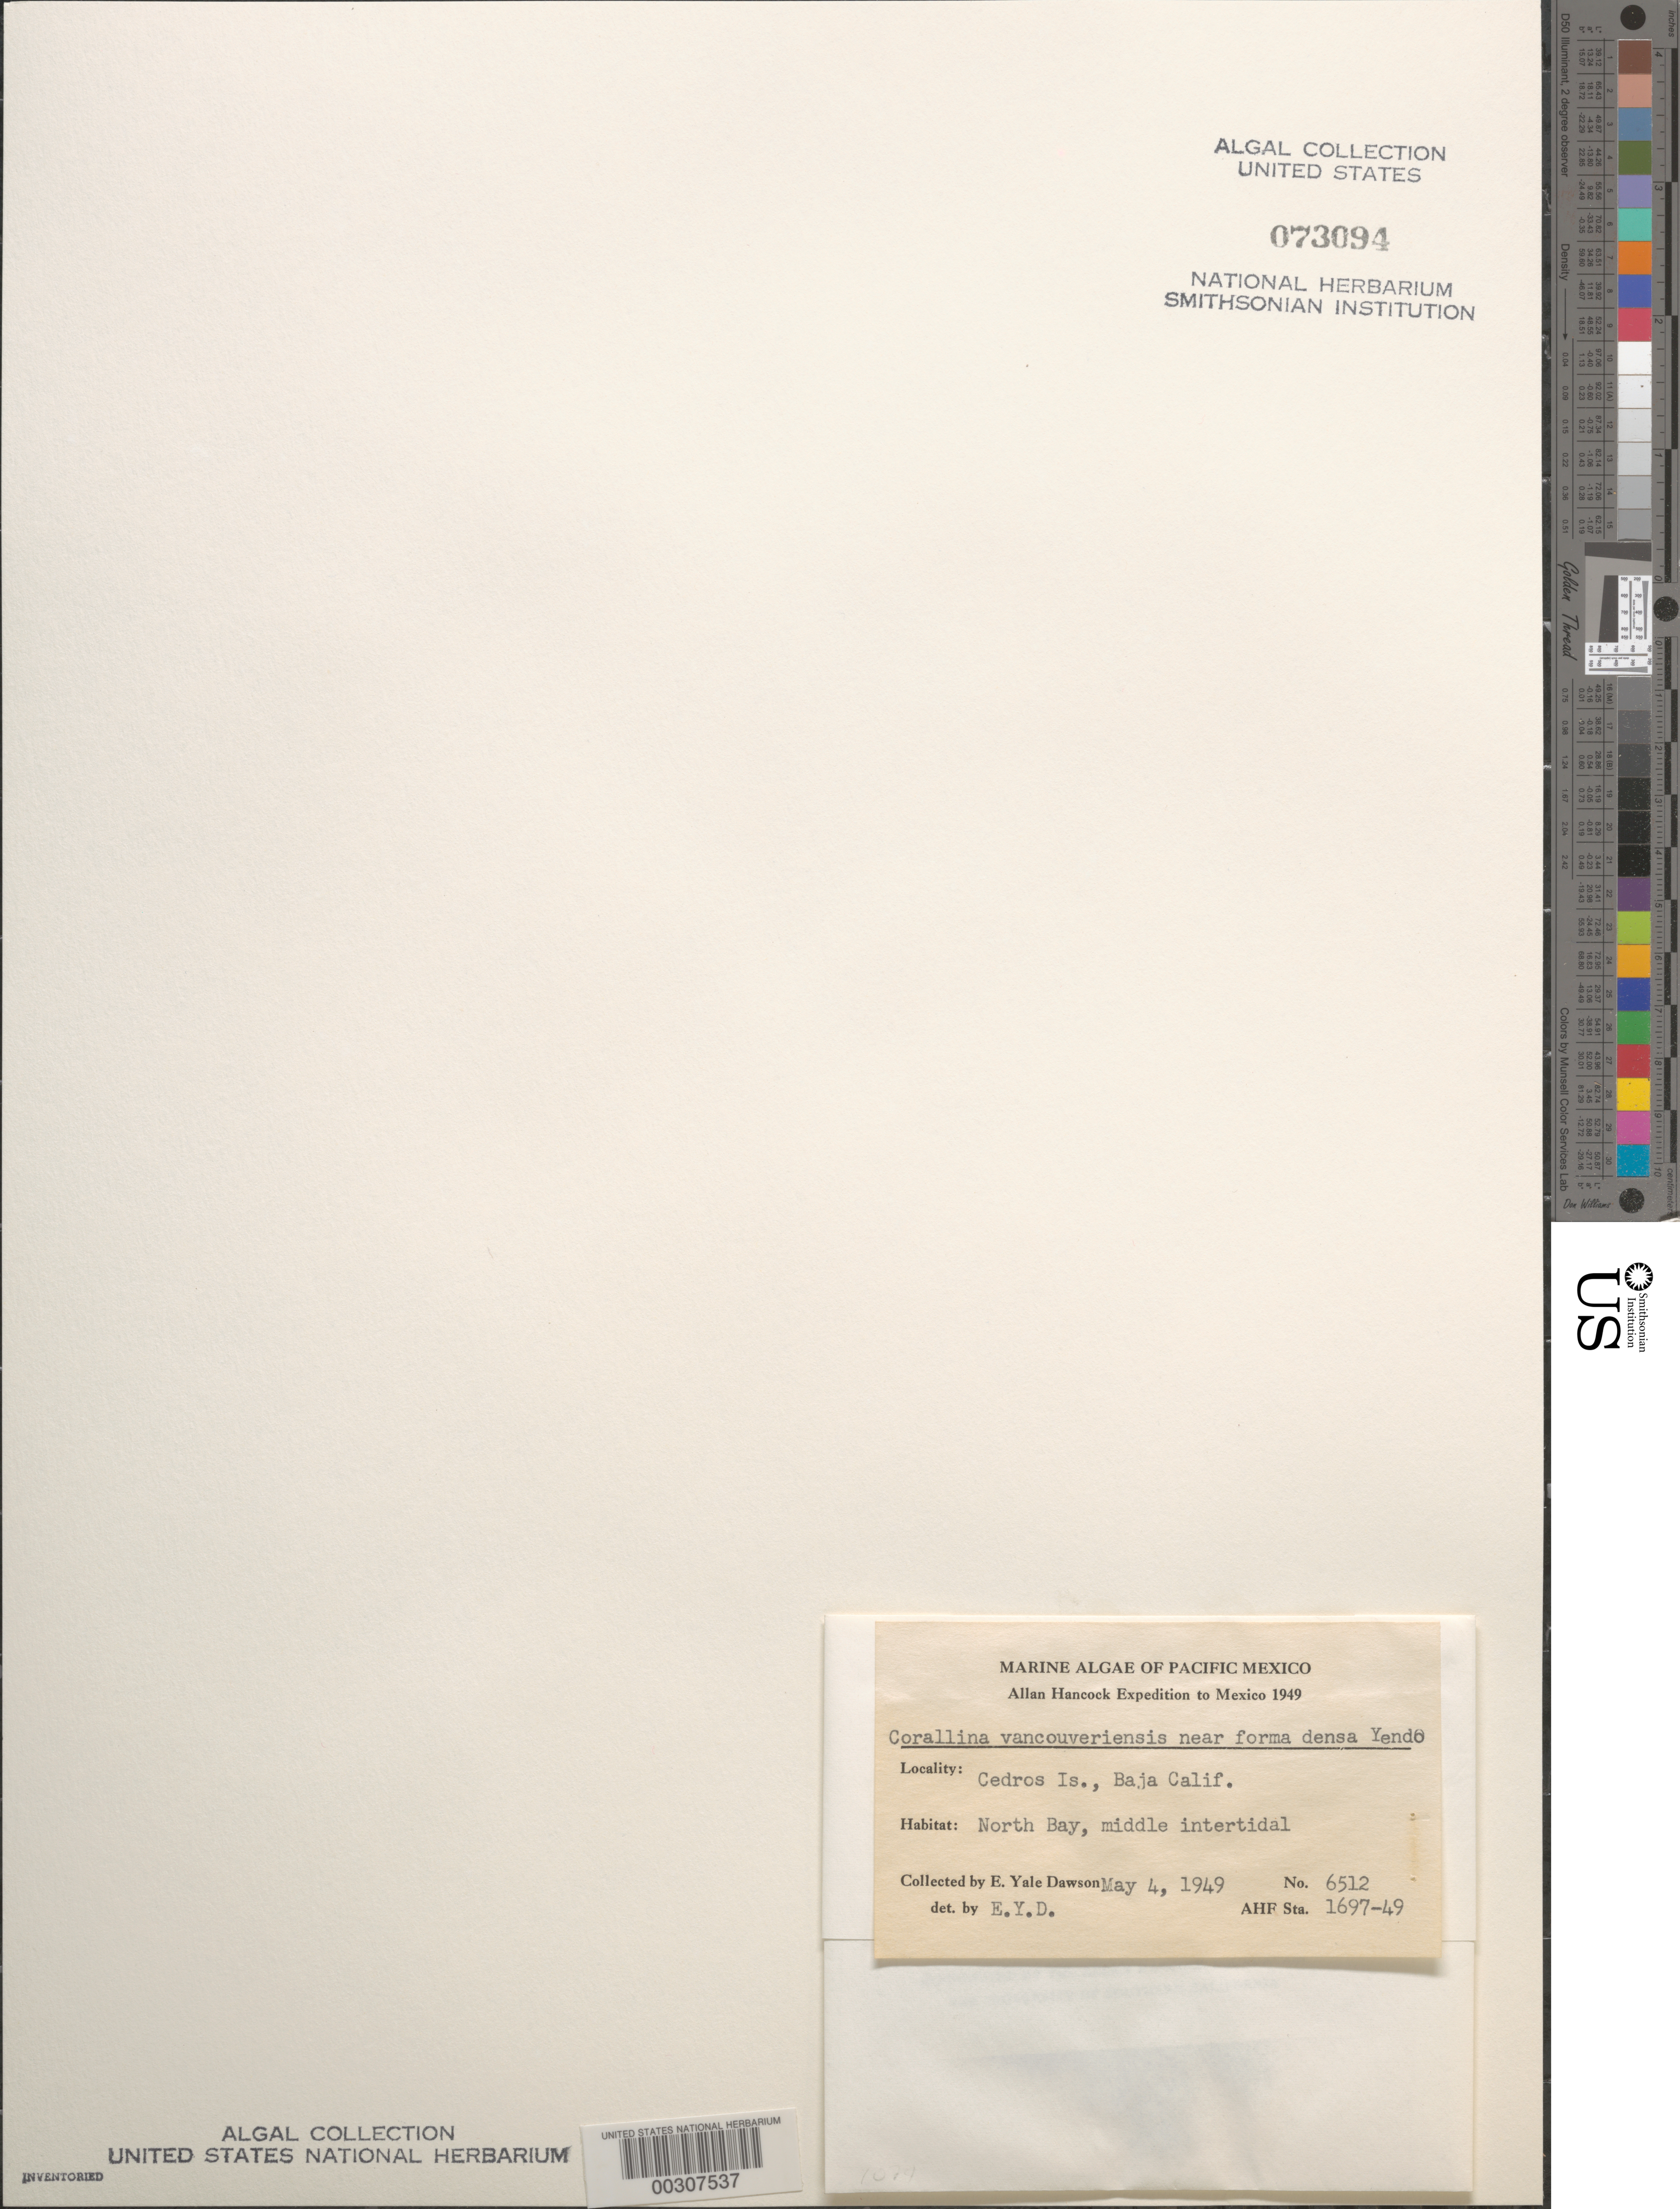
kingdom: Plantae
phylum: Rhodophyta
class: Florideophyceae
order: Corallinales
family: Corallinaceae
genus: Corallina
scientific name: Corallina vancouveriensis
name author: Yendo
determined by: Dawson, E. Y.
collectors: E. Y. Dawson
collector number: EYD 6512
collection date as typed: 04 Mar 1949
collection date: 1949-03-04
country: Mexico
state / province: Baja California Norte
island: Isla Cedros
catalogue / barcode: US 73094